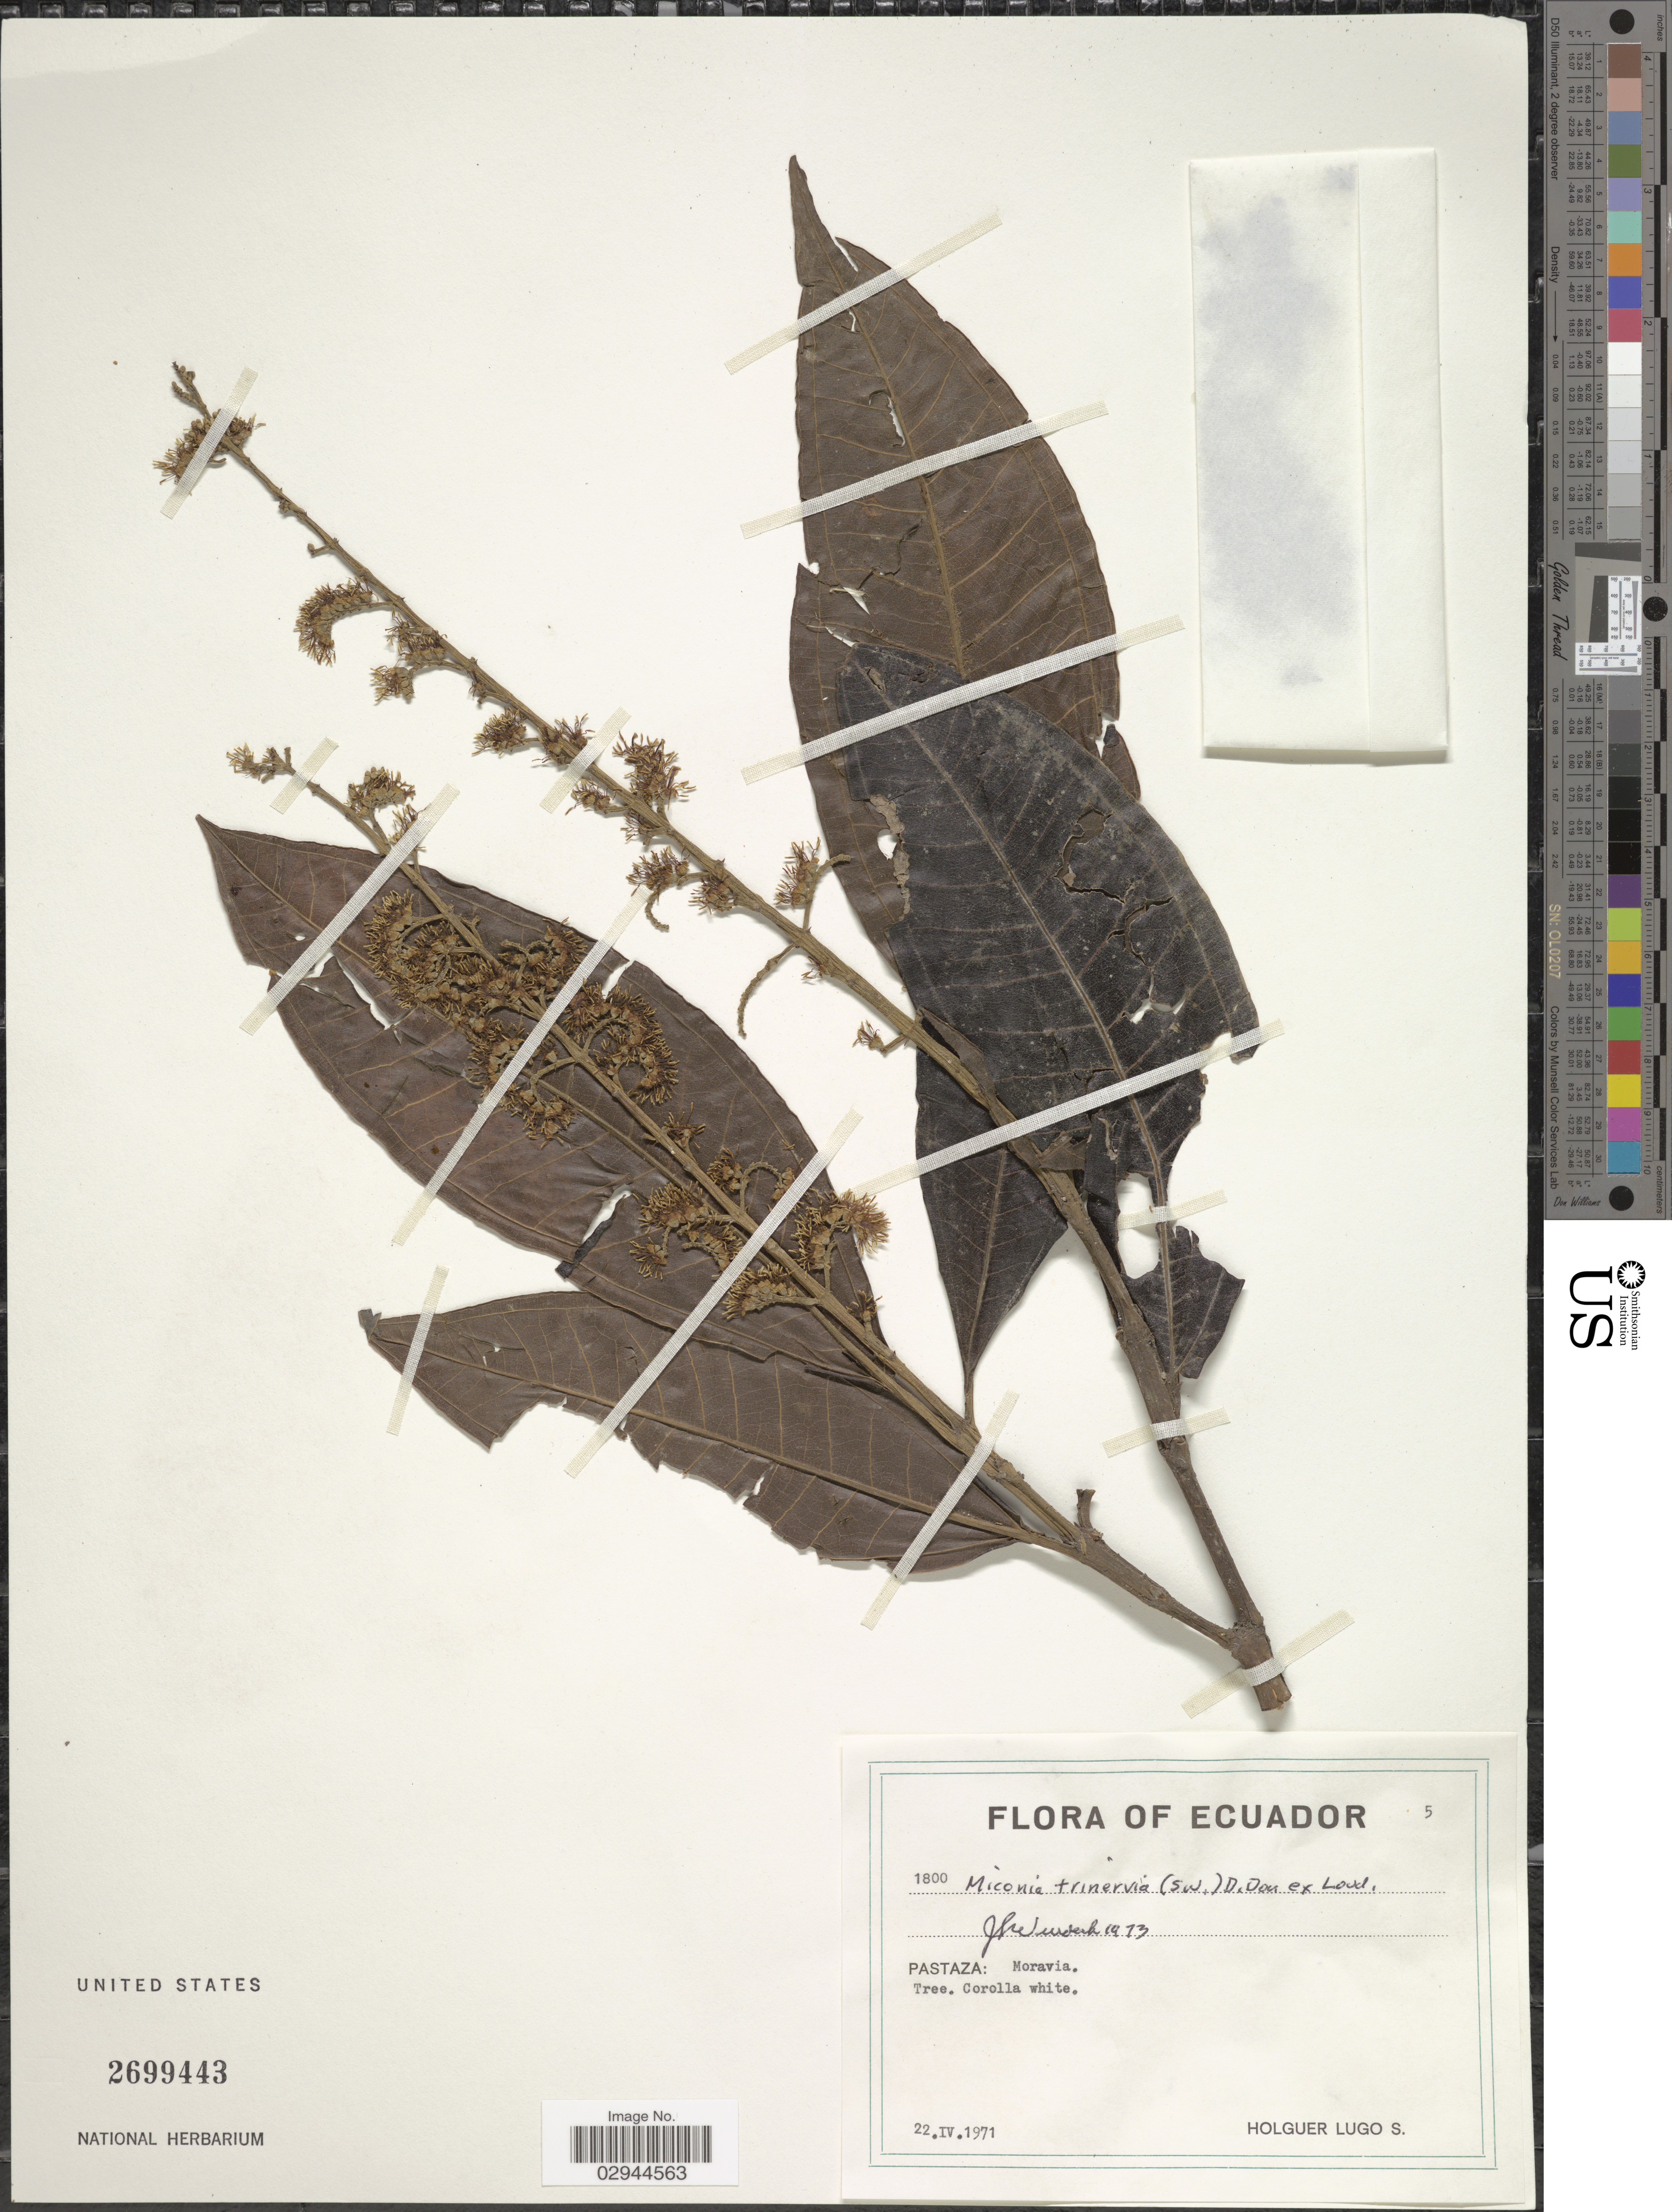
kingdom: Plantae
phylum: Tracheophyta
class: Magnoliopsida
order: Myrtales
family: Melastomataceae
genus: Miconia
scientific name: Miconia trinervia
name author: (Sw.) D. Don ex Loudon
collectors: H. Lugo S.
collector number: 1800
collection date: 1971-04-22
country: Ecuador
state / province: Pastaza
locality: Moravia.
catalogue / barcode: US 2699443